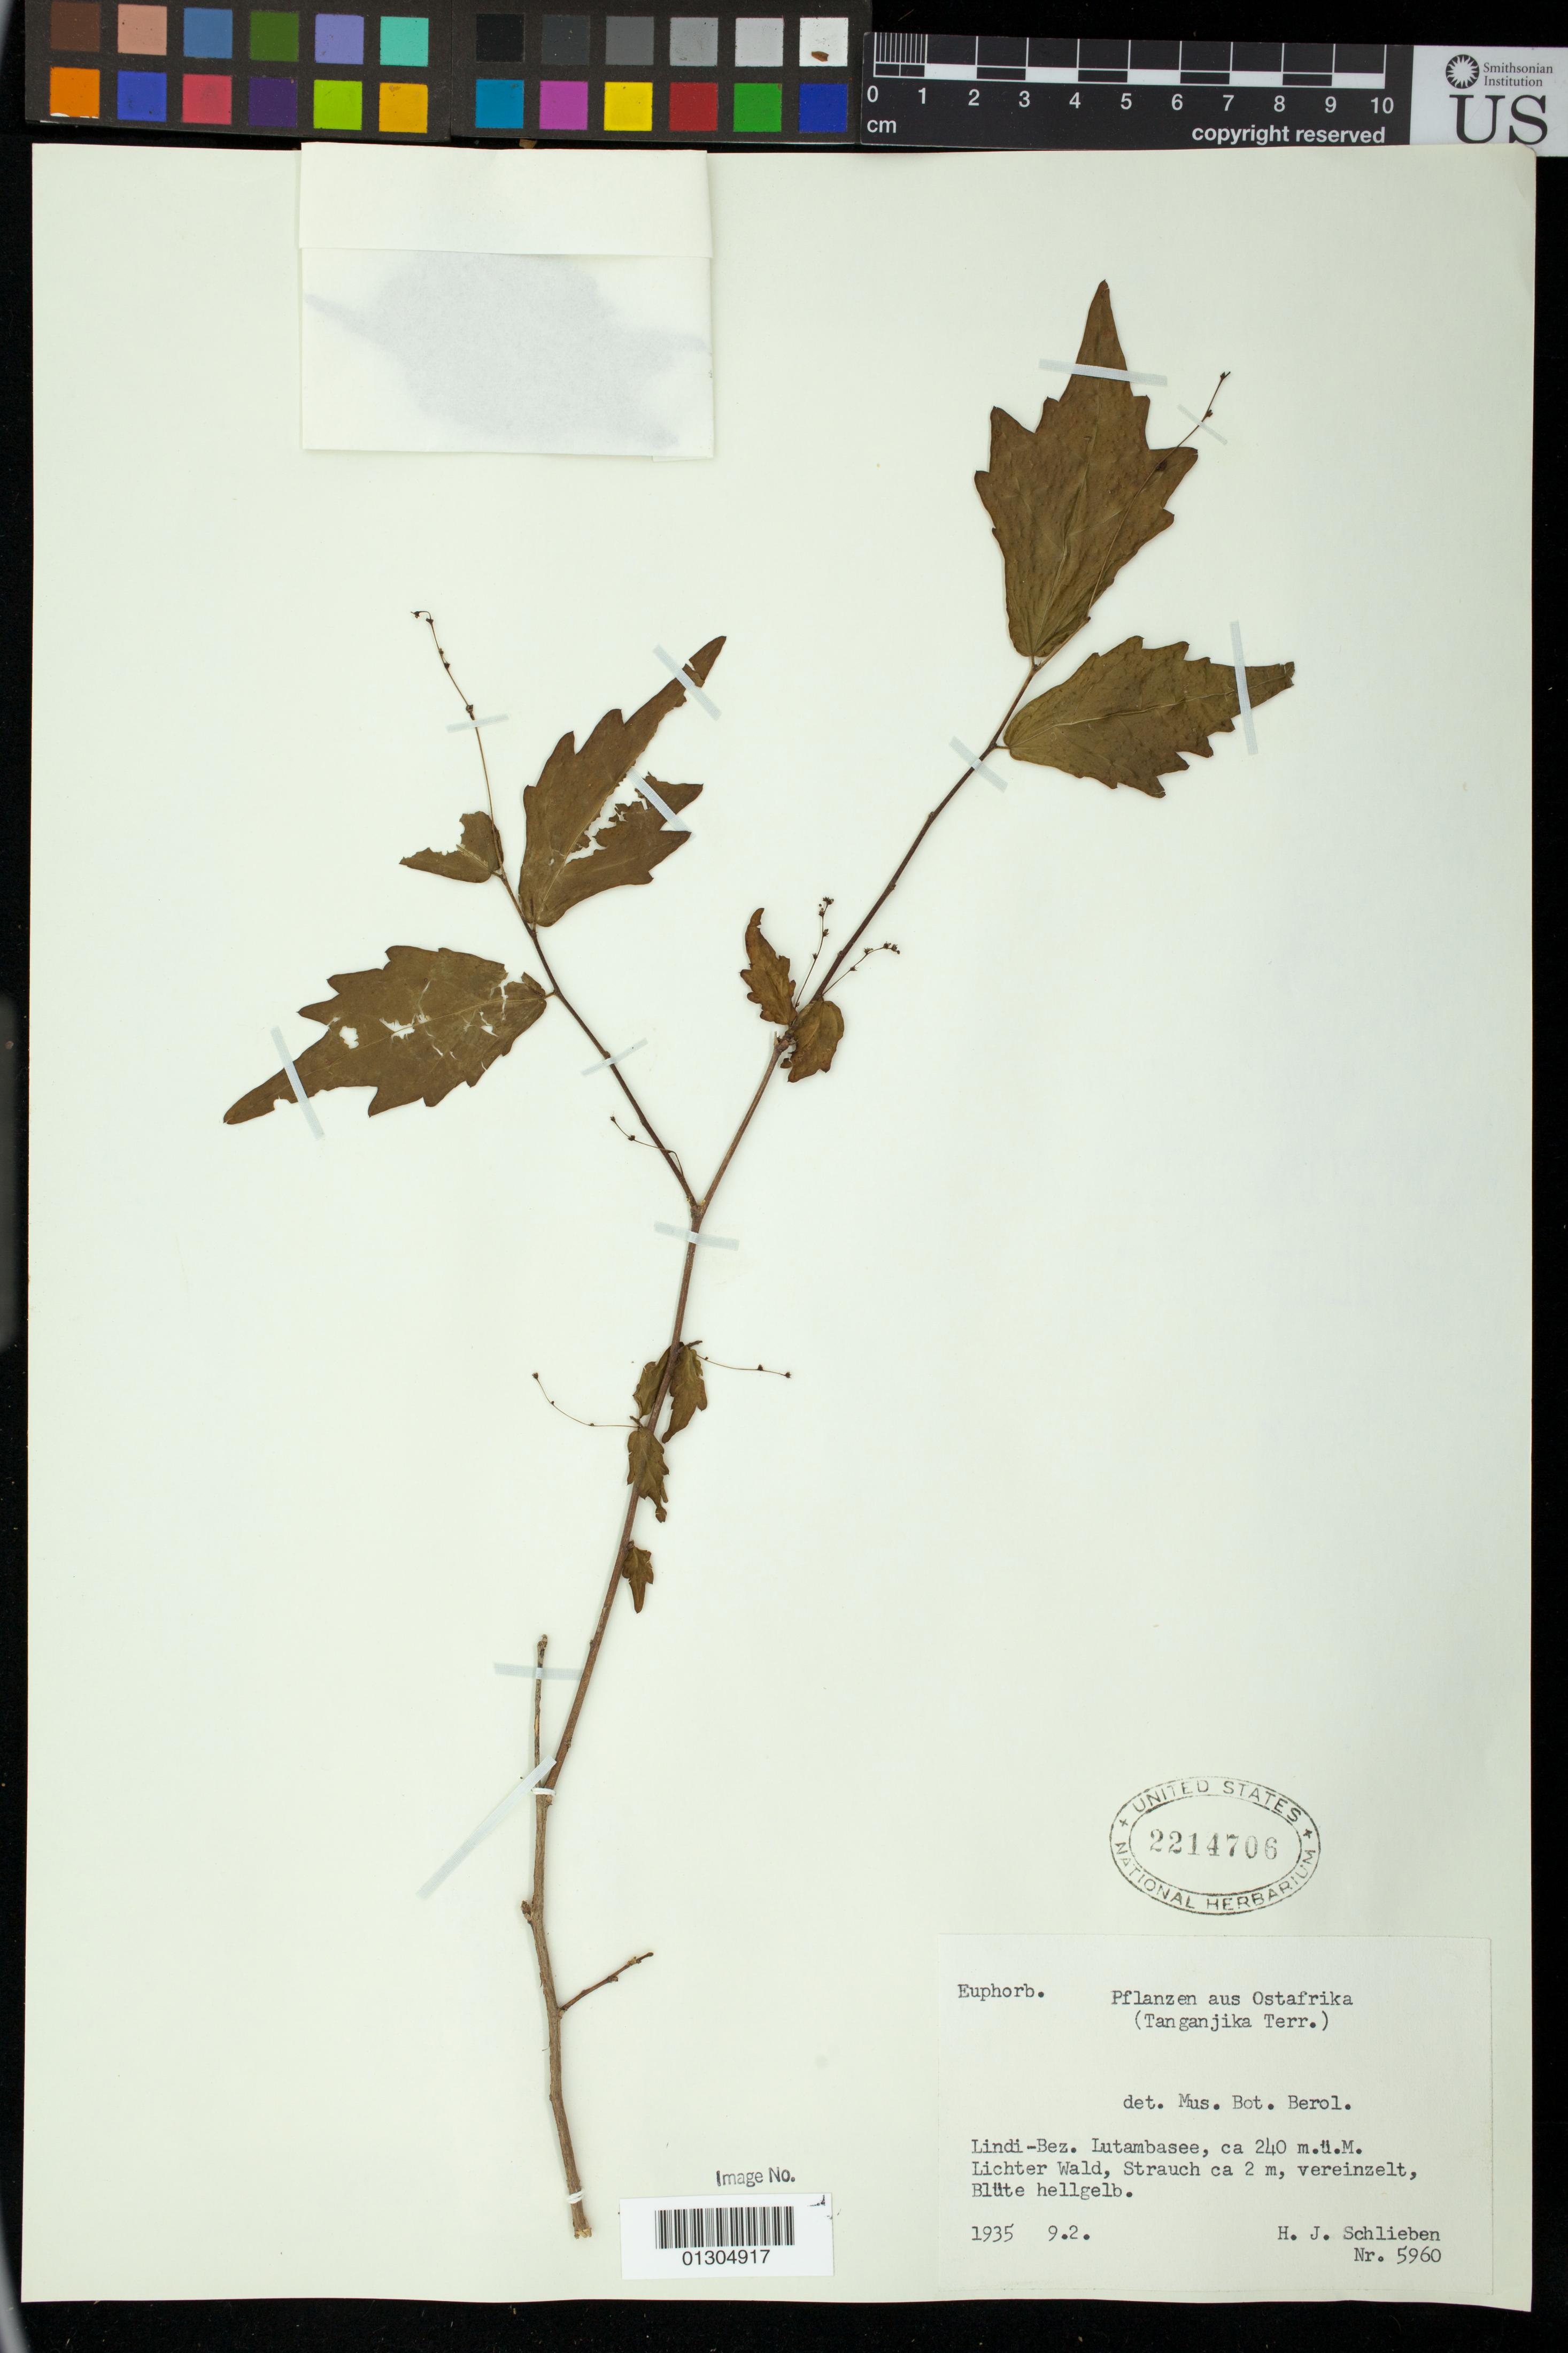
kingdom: Plantae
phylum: Tracheophyta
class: Magnoliopsida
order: Malpighiales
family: Euphorbiaceae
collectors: H. J. Schlieben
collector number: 5960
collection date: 1935-02-09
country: Tanzania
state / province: Lindi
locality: (Tanganjika Terr.)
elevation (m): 240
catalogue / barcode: US 2214706